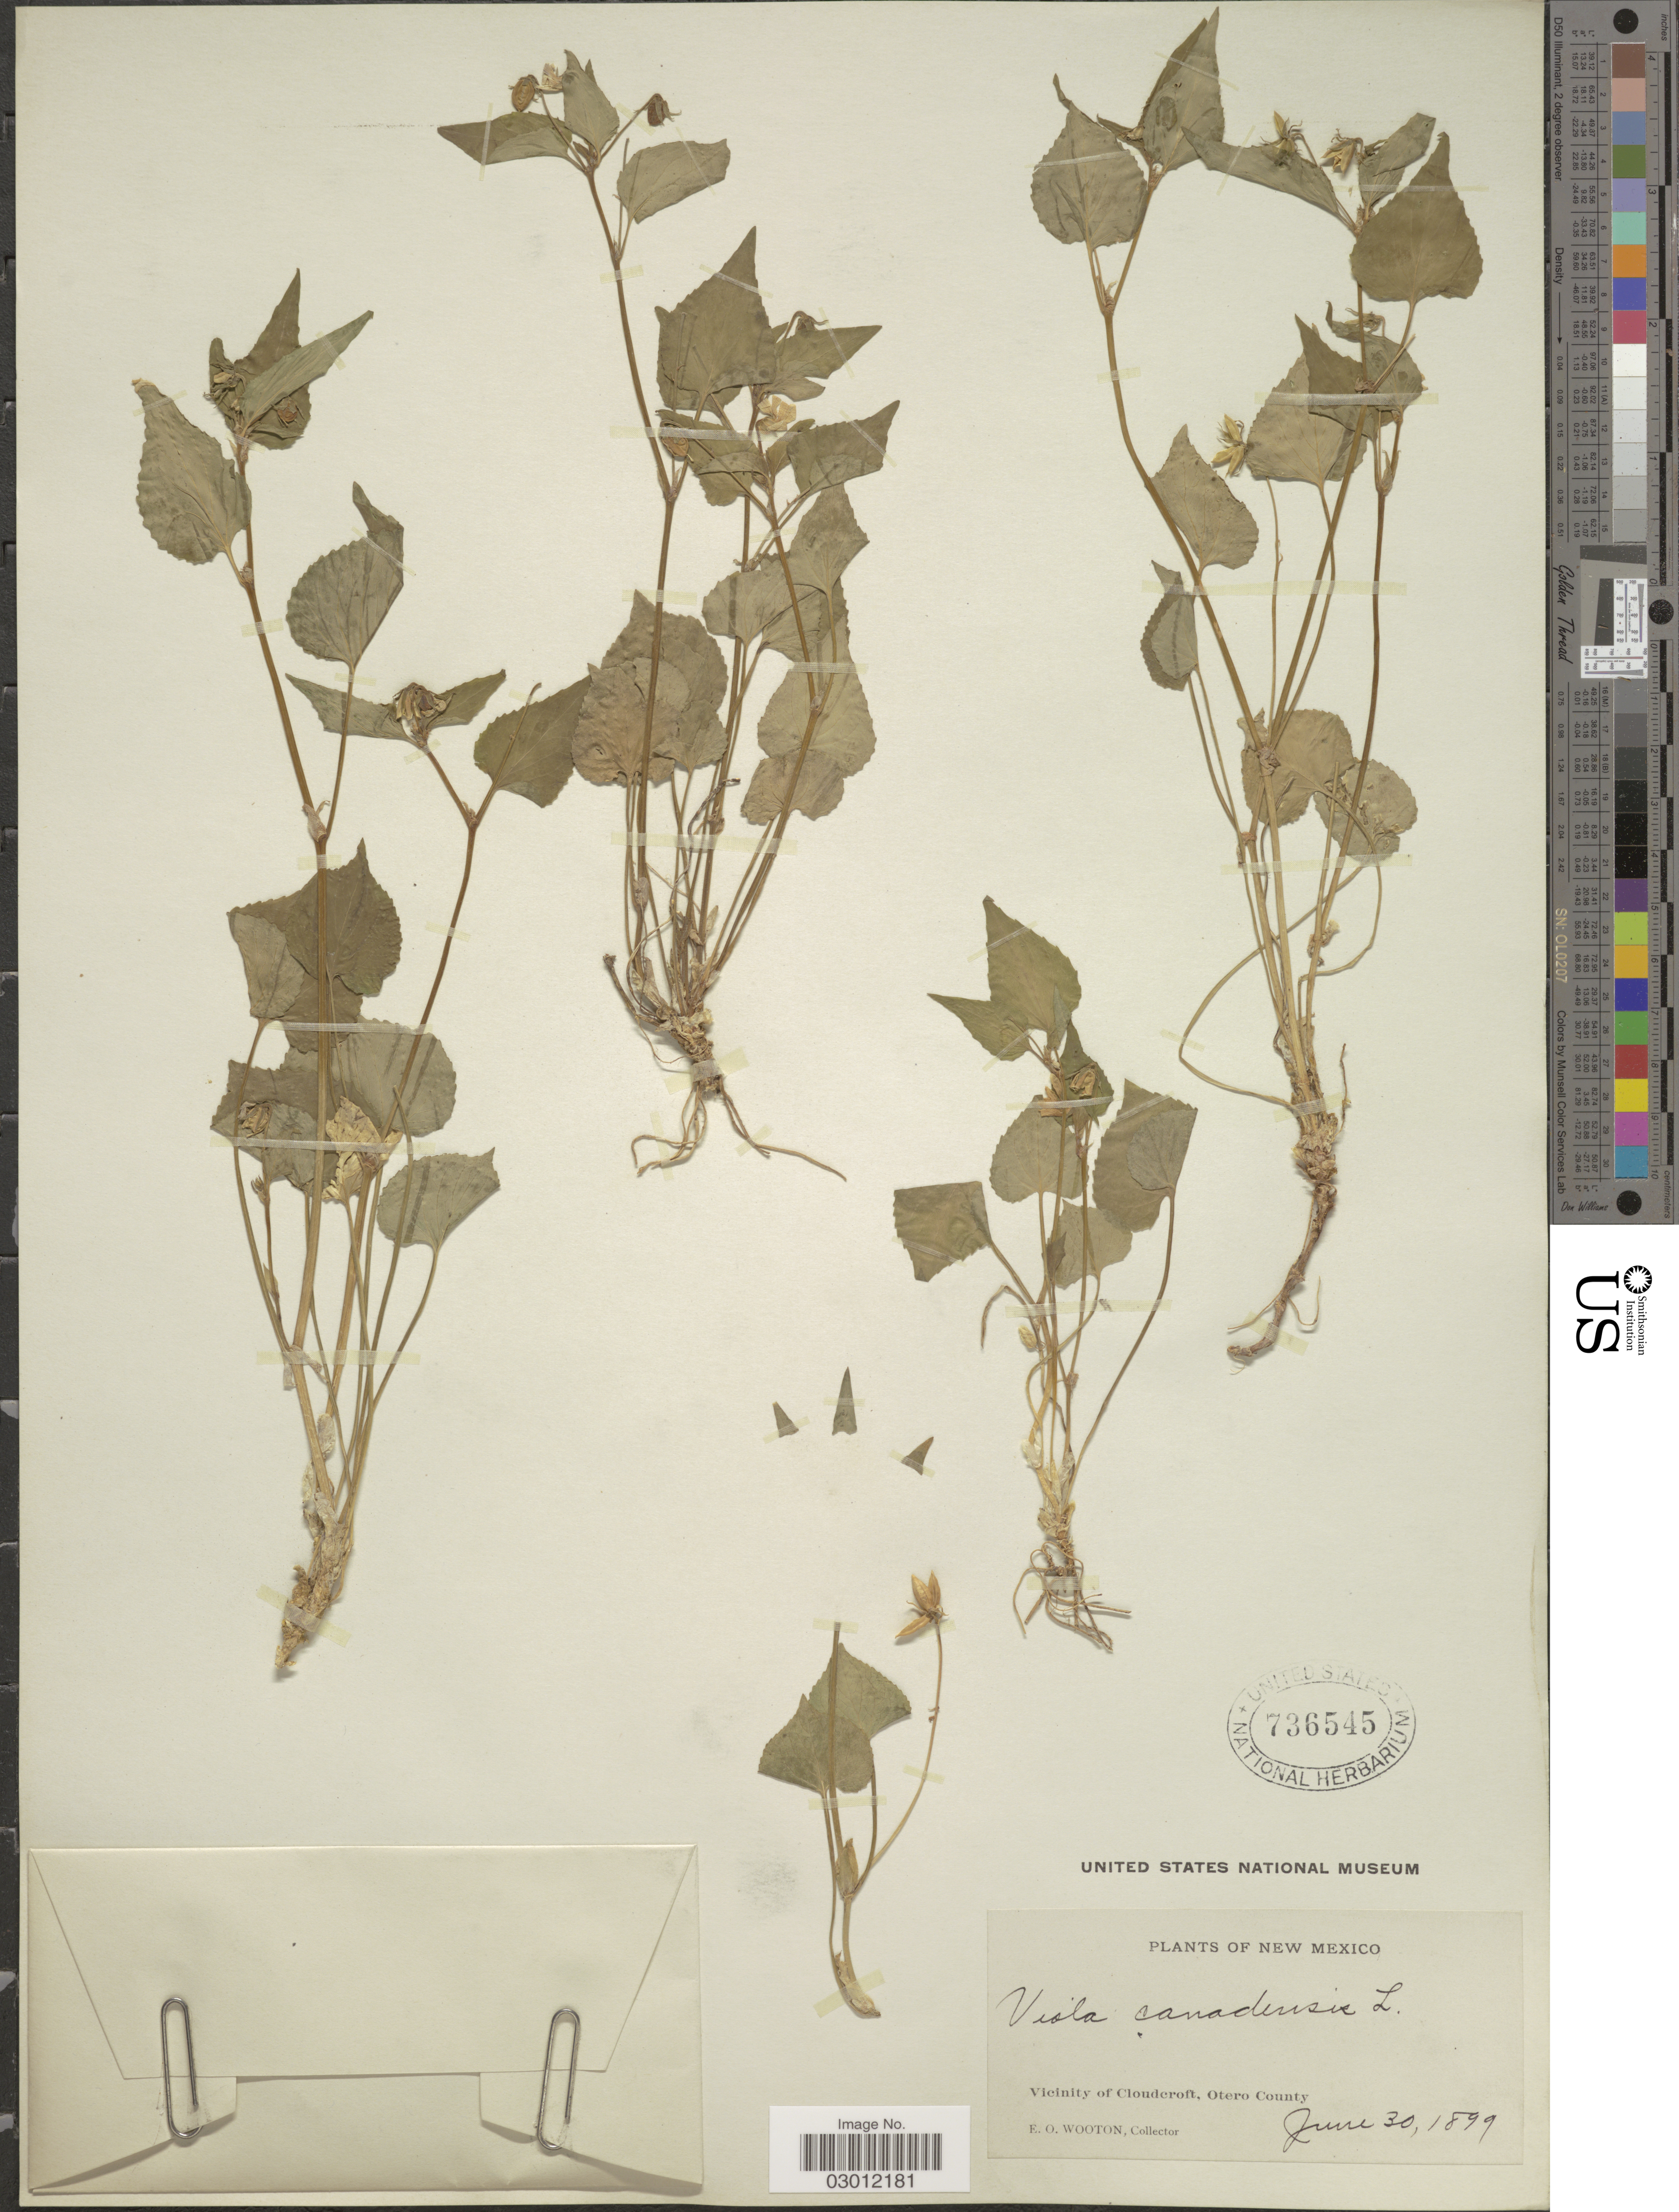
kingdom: Plantae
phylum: Tracheophyta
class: Magnoliopsida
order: Malpighiales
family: Violaceae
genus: Viola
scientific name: Viola canadensis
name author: L.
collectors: E. O. Wooton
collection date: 1899-06-30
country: United States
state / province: New Mexico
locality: Vicinity of Cloudcroft, Otero County.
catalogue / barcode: US 736545